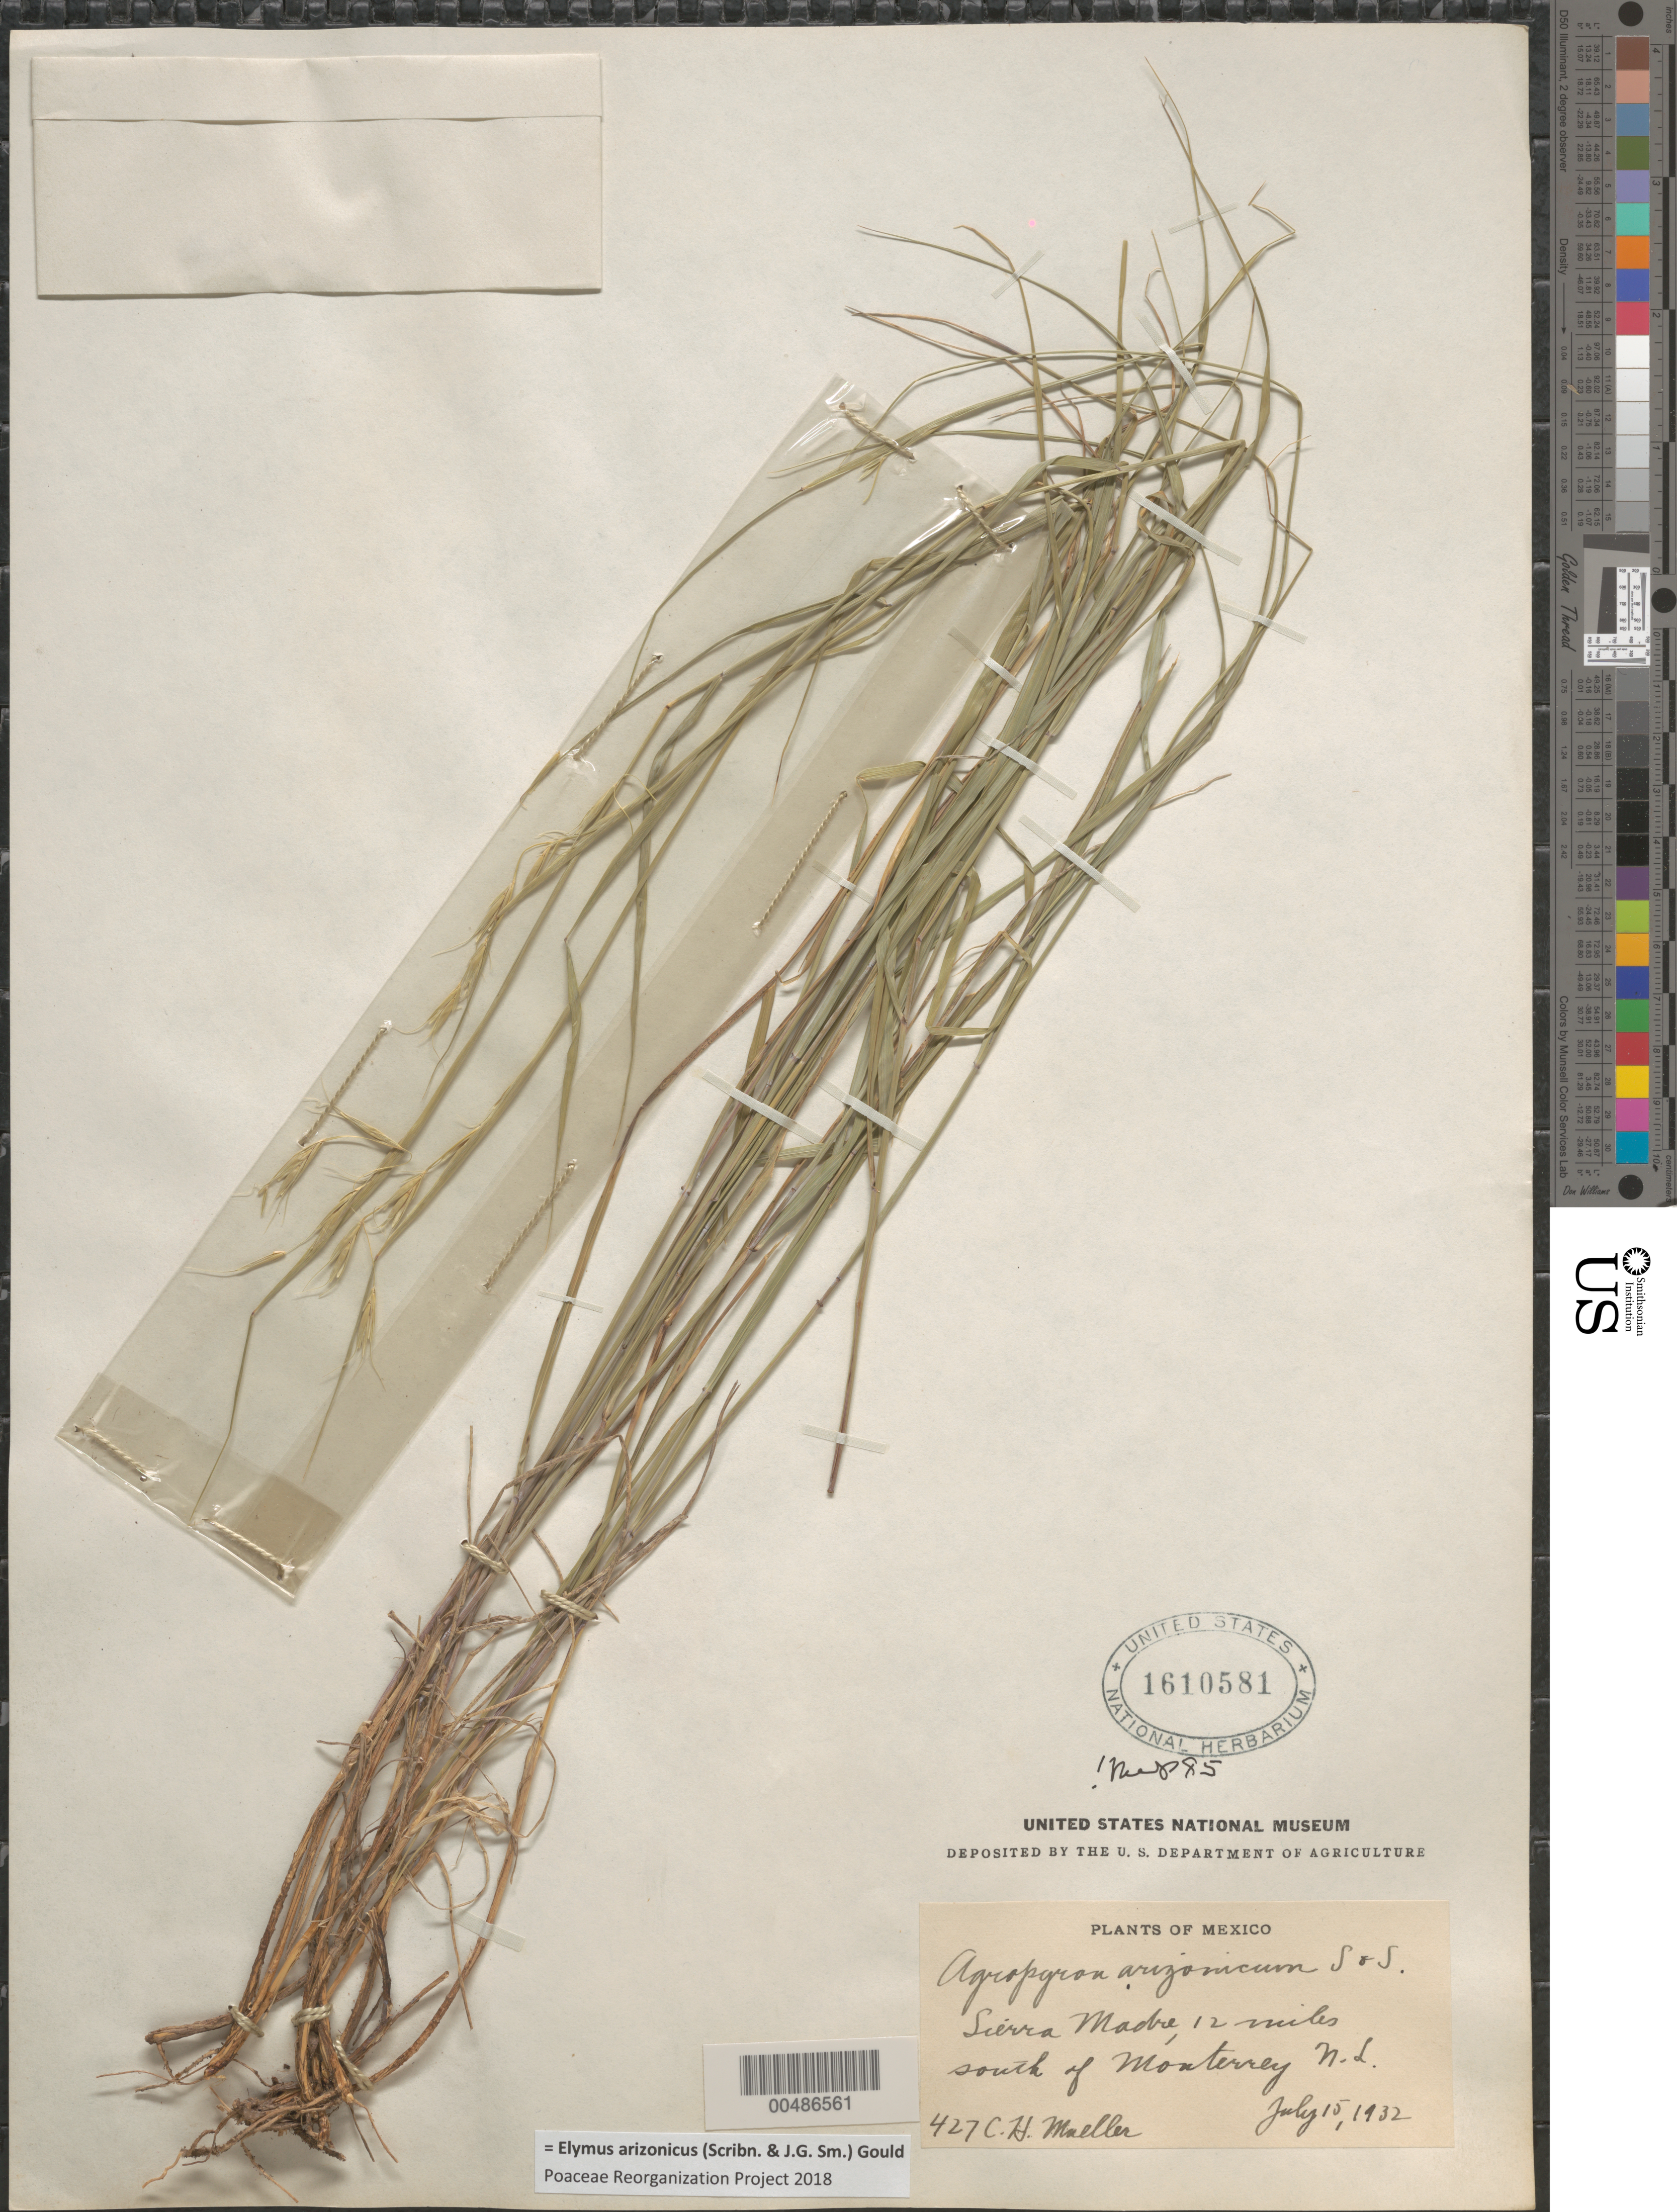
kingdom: Plantae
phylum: Tracheophyta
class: Liliopsida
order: Poales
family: Poaceae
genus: Elymus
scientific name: Elymus arizonicus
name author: (Scribn. & J.G. Sm.) Gould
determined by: Poaceae Reorganization Project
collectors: C. H. Muller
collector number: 427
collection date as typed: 15 Jul 1932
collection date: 1932-07-15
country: Mexico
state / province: Nuevo León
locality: Sierra Madre, 12 mi S of Monterrey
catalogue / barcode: US 1610581